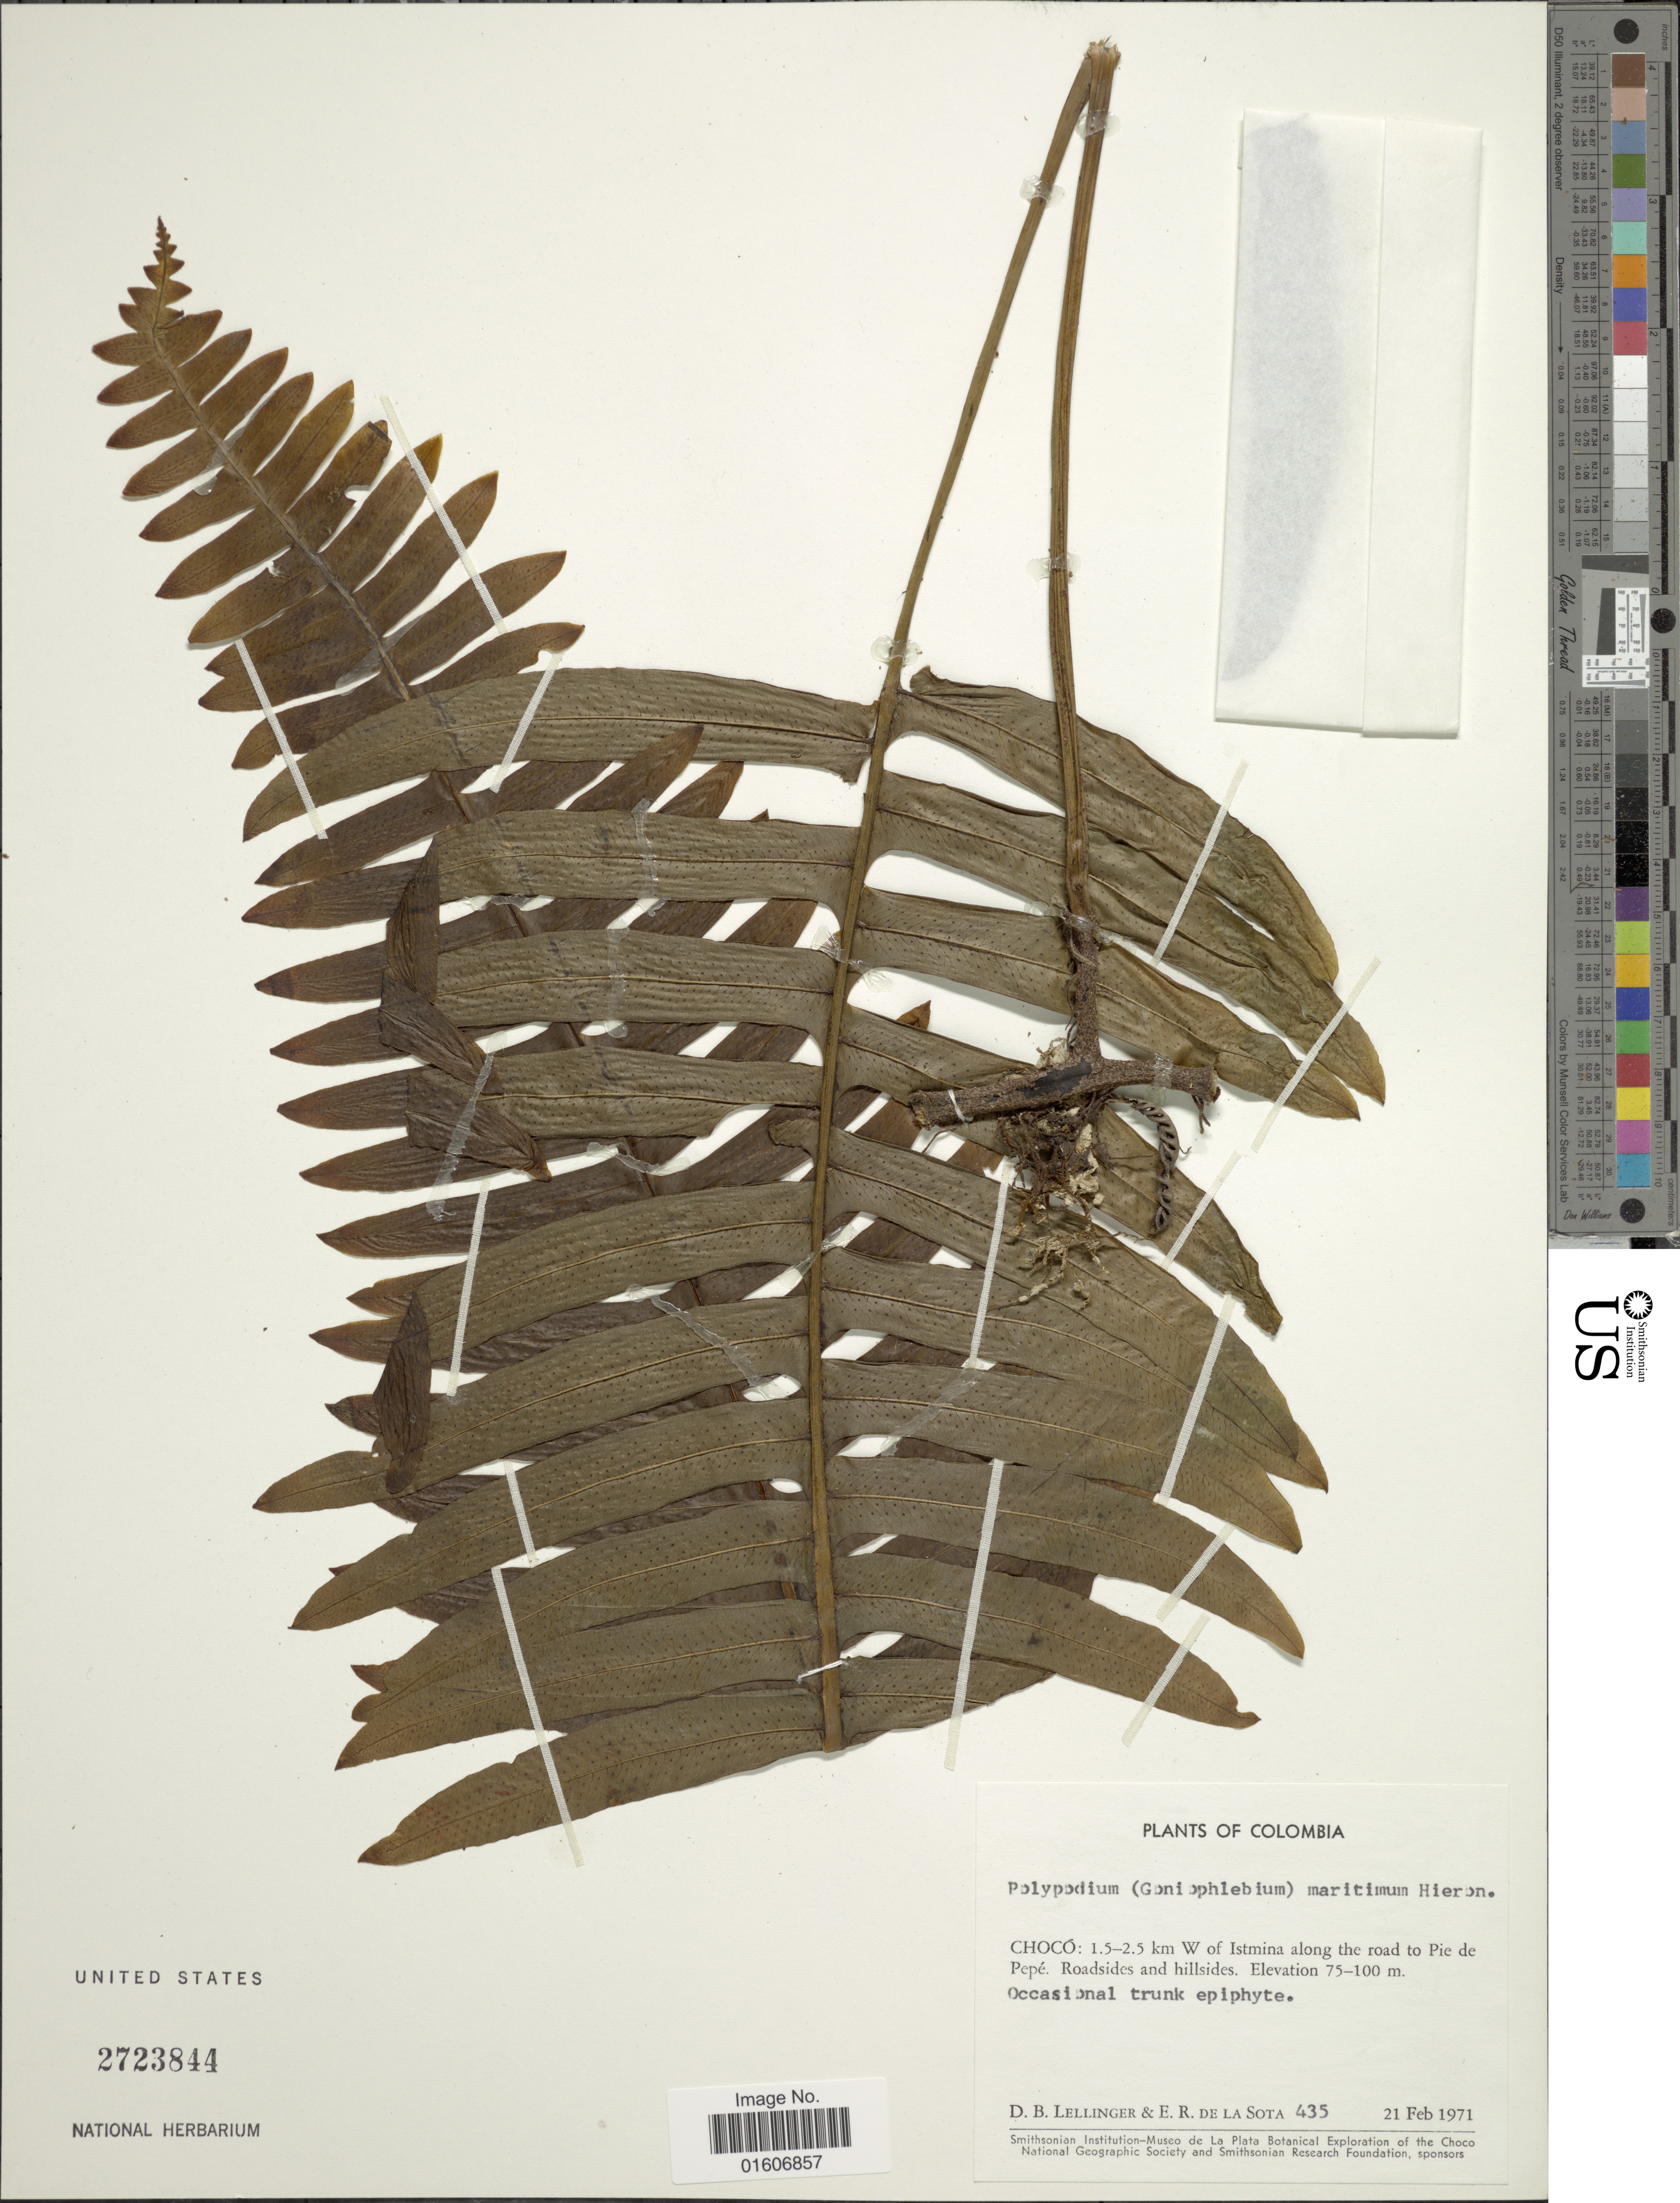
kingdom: Plantae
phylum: Tracheophyta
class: Polypodiopsida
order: Polypodiales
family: Polypodiaceae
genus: Serpocaulon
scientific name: Serpocaulon maritimum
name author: (Hieron.) A.R. Sm.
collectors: D. B. Lellinger & E. R. de la Sota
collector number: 435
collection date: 1971-02-21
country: Colombia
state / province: Chocó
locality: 1.5-2.5 km W of Istmina along the road to Pie de Pepé. Roadsides and hillsides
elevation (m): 75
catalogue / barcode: US 2723844